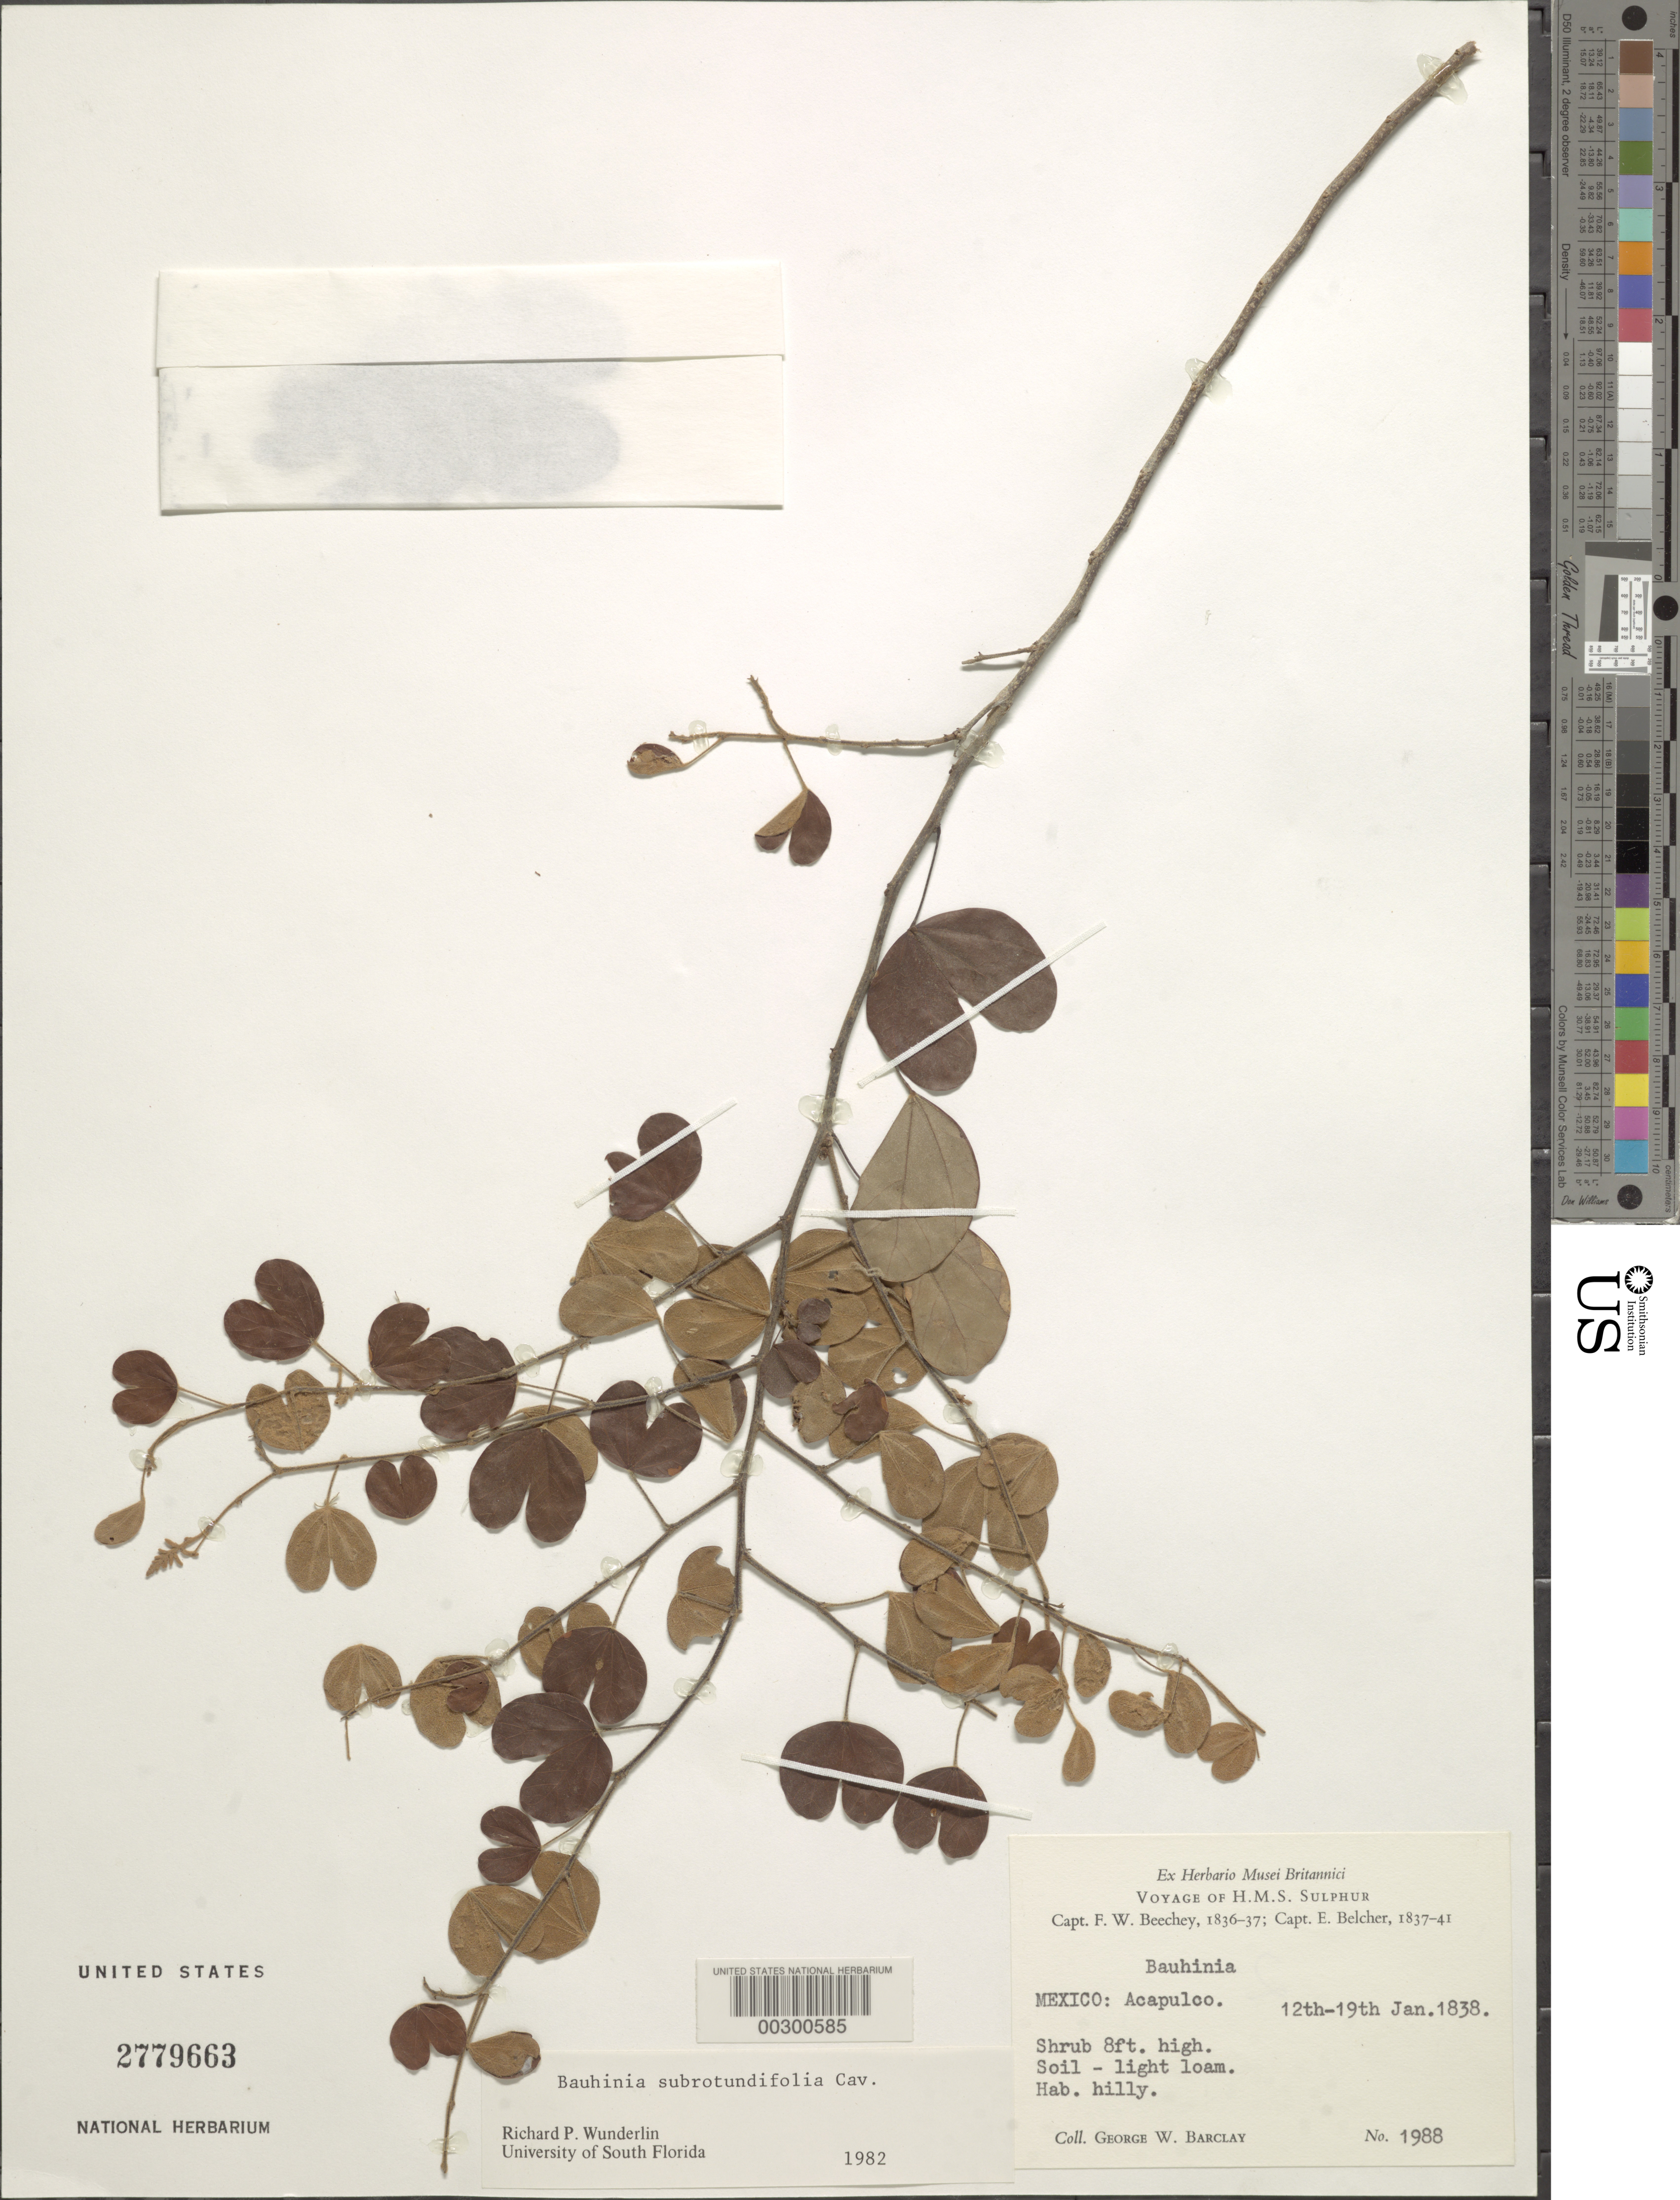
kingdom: Plantae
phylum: Tracheophyta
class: Magnoliopsida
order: Fabales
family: Fabaceae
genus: Bauhinia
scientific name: Bauhinia subrotundifolia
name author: Cav.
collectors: G. W. Barclay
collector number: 1988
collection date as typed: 12 Jan 1838 to 19 Jan 1838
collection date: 1838-01-12/1838-01-19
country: Mexico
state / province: Guerrero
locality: Acapulco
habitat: Hilly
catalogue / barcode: US 2779663